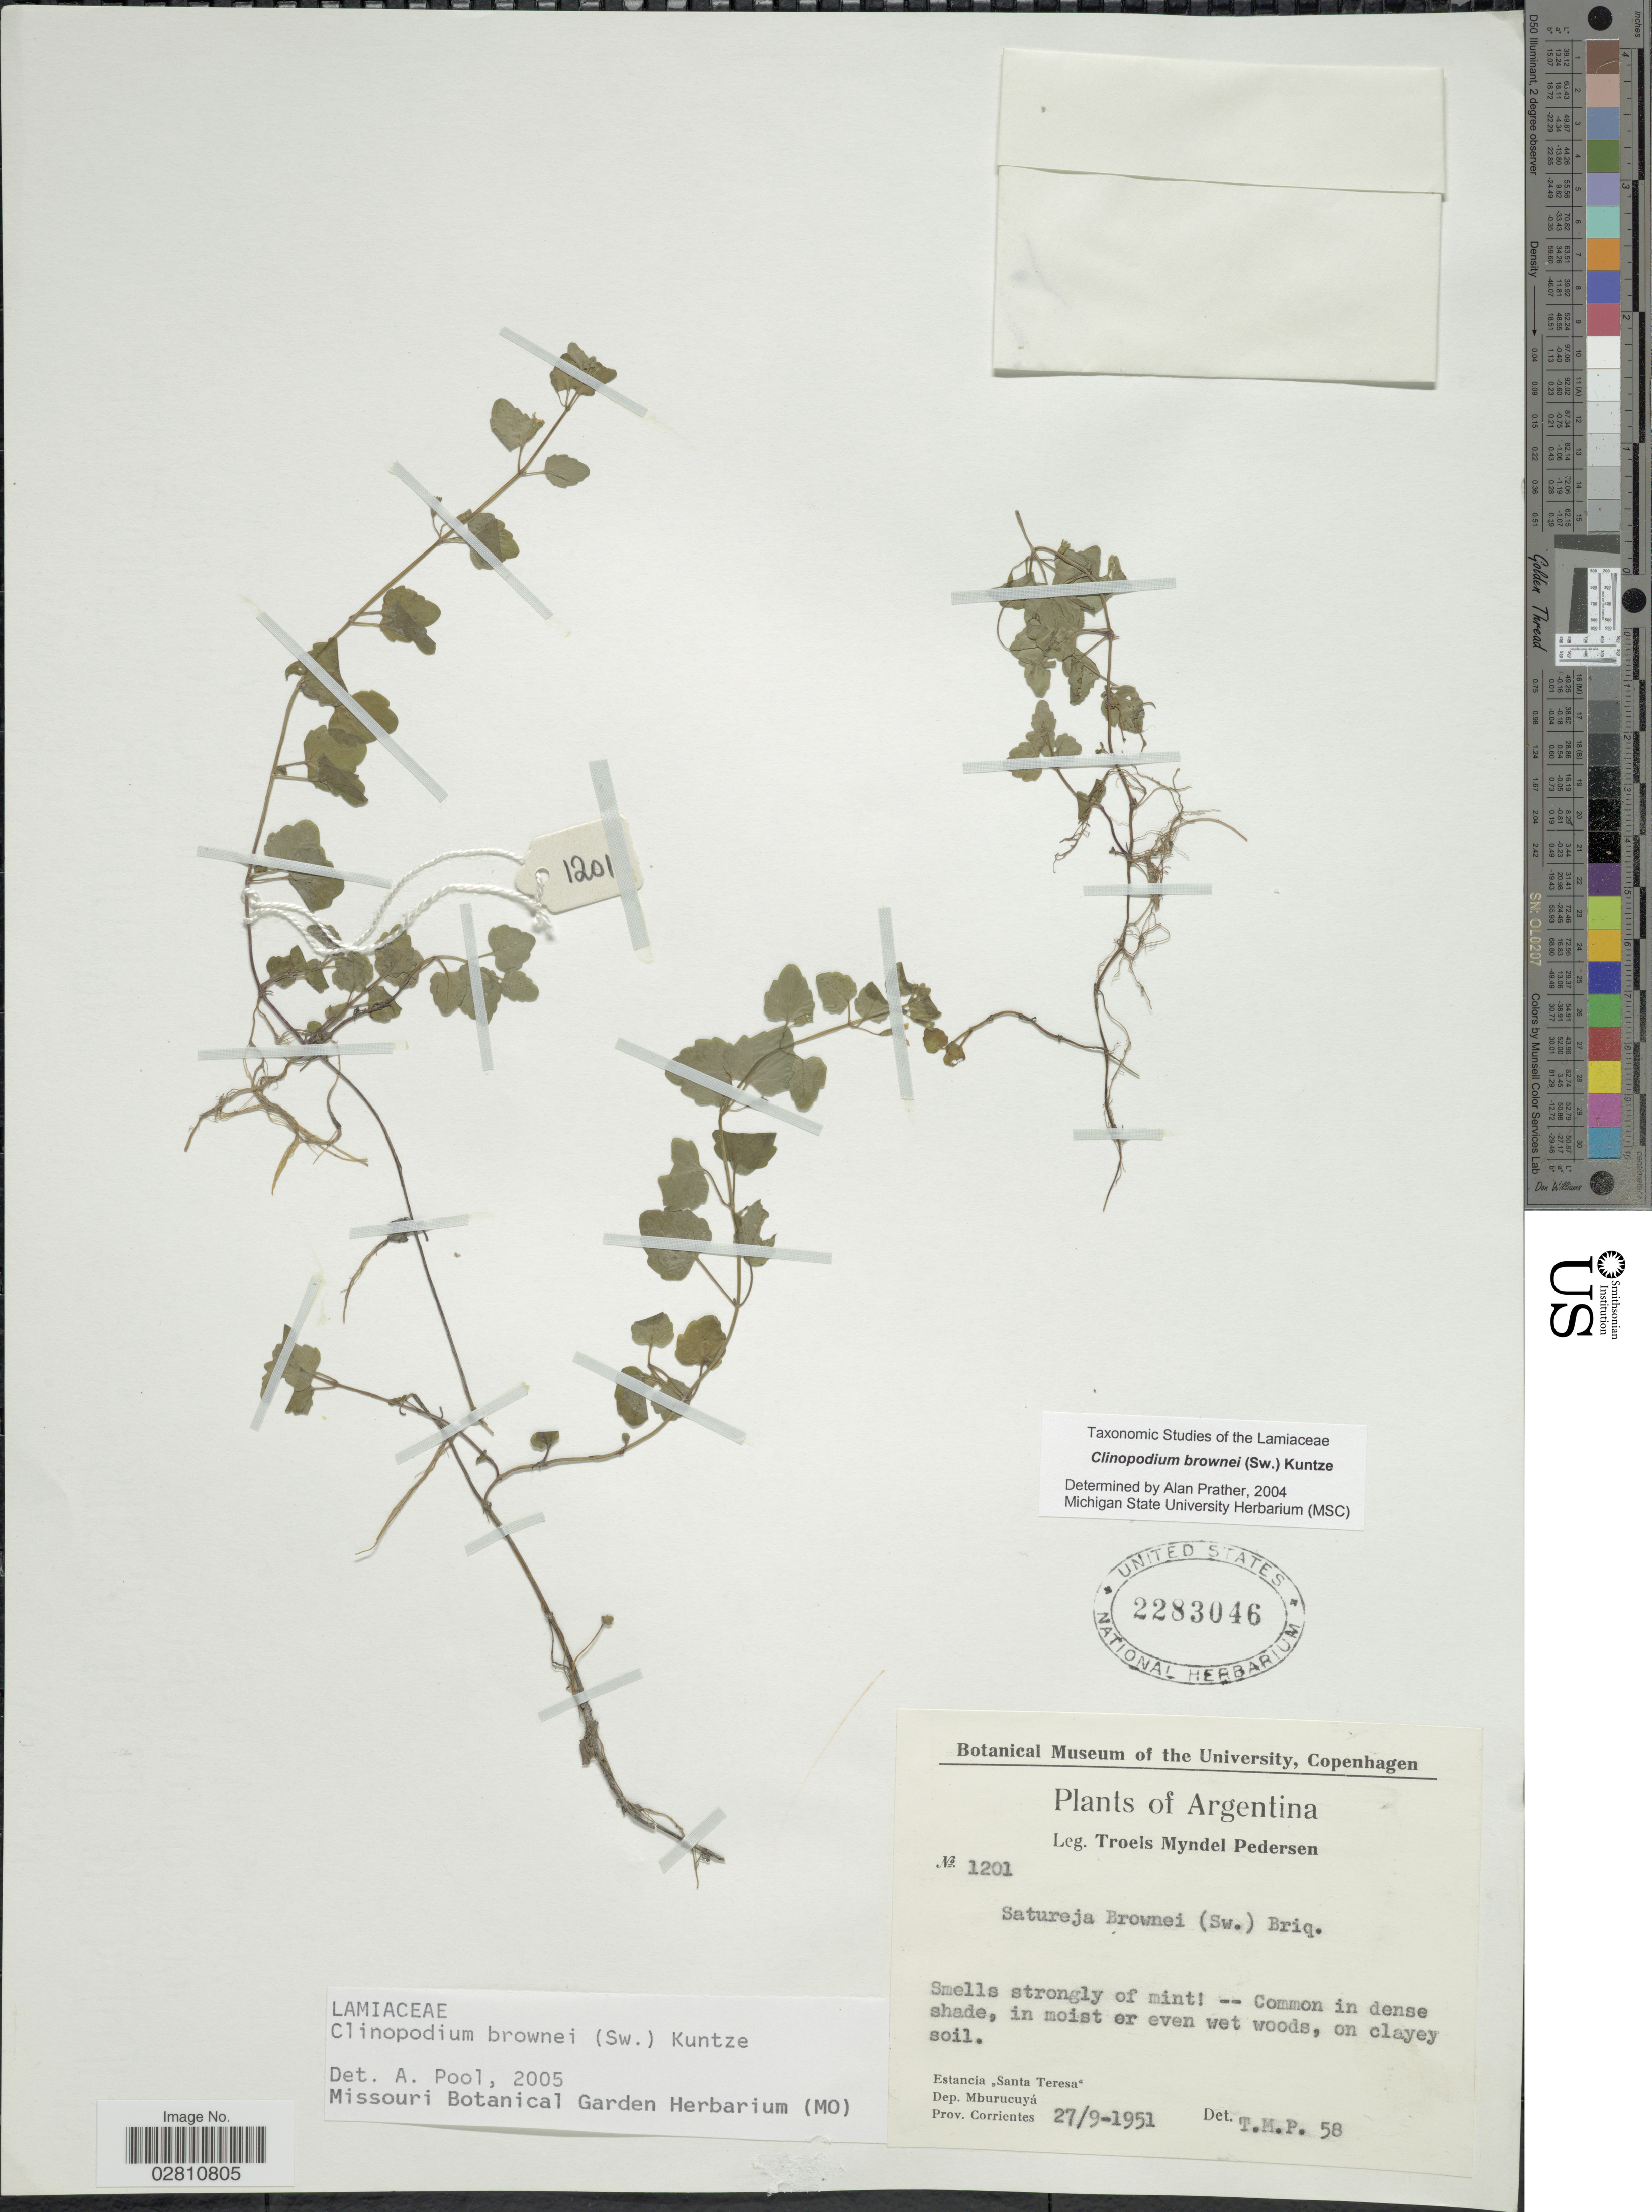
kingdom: Plantae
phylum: Tracheophyta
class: Magnoliopsida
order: Lamiales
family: Lamiaceae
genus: Clinopodium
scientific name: Clinopodium brownei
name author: (Sw.) Kuntze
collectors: T. Pederson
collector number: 1201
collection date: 1951-09-27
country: Argentina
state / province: Corrientes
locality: Estancia "Santa Teresa", Dep. Mburucuyá, Prov. Corrientes.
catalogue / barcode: US 2283046